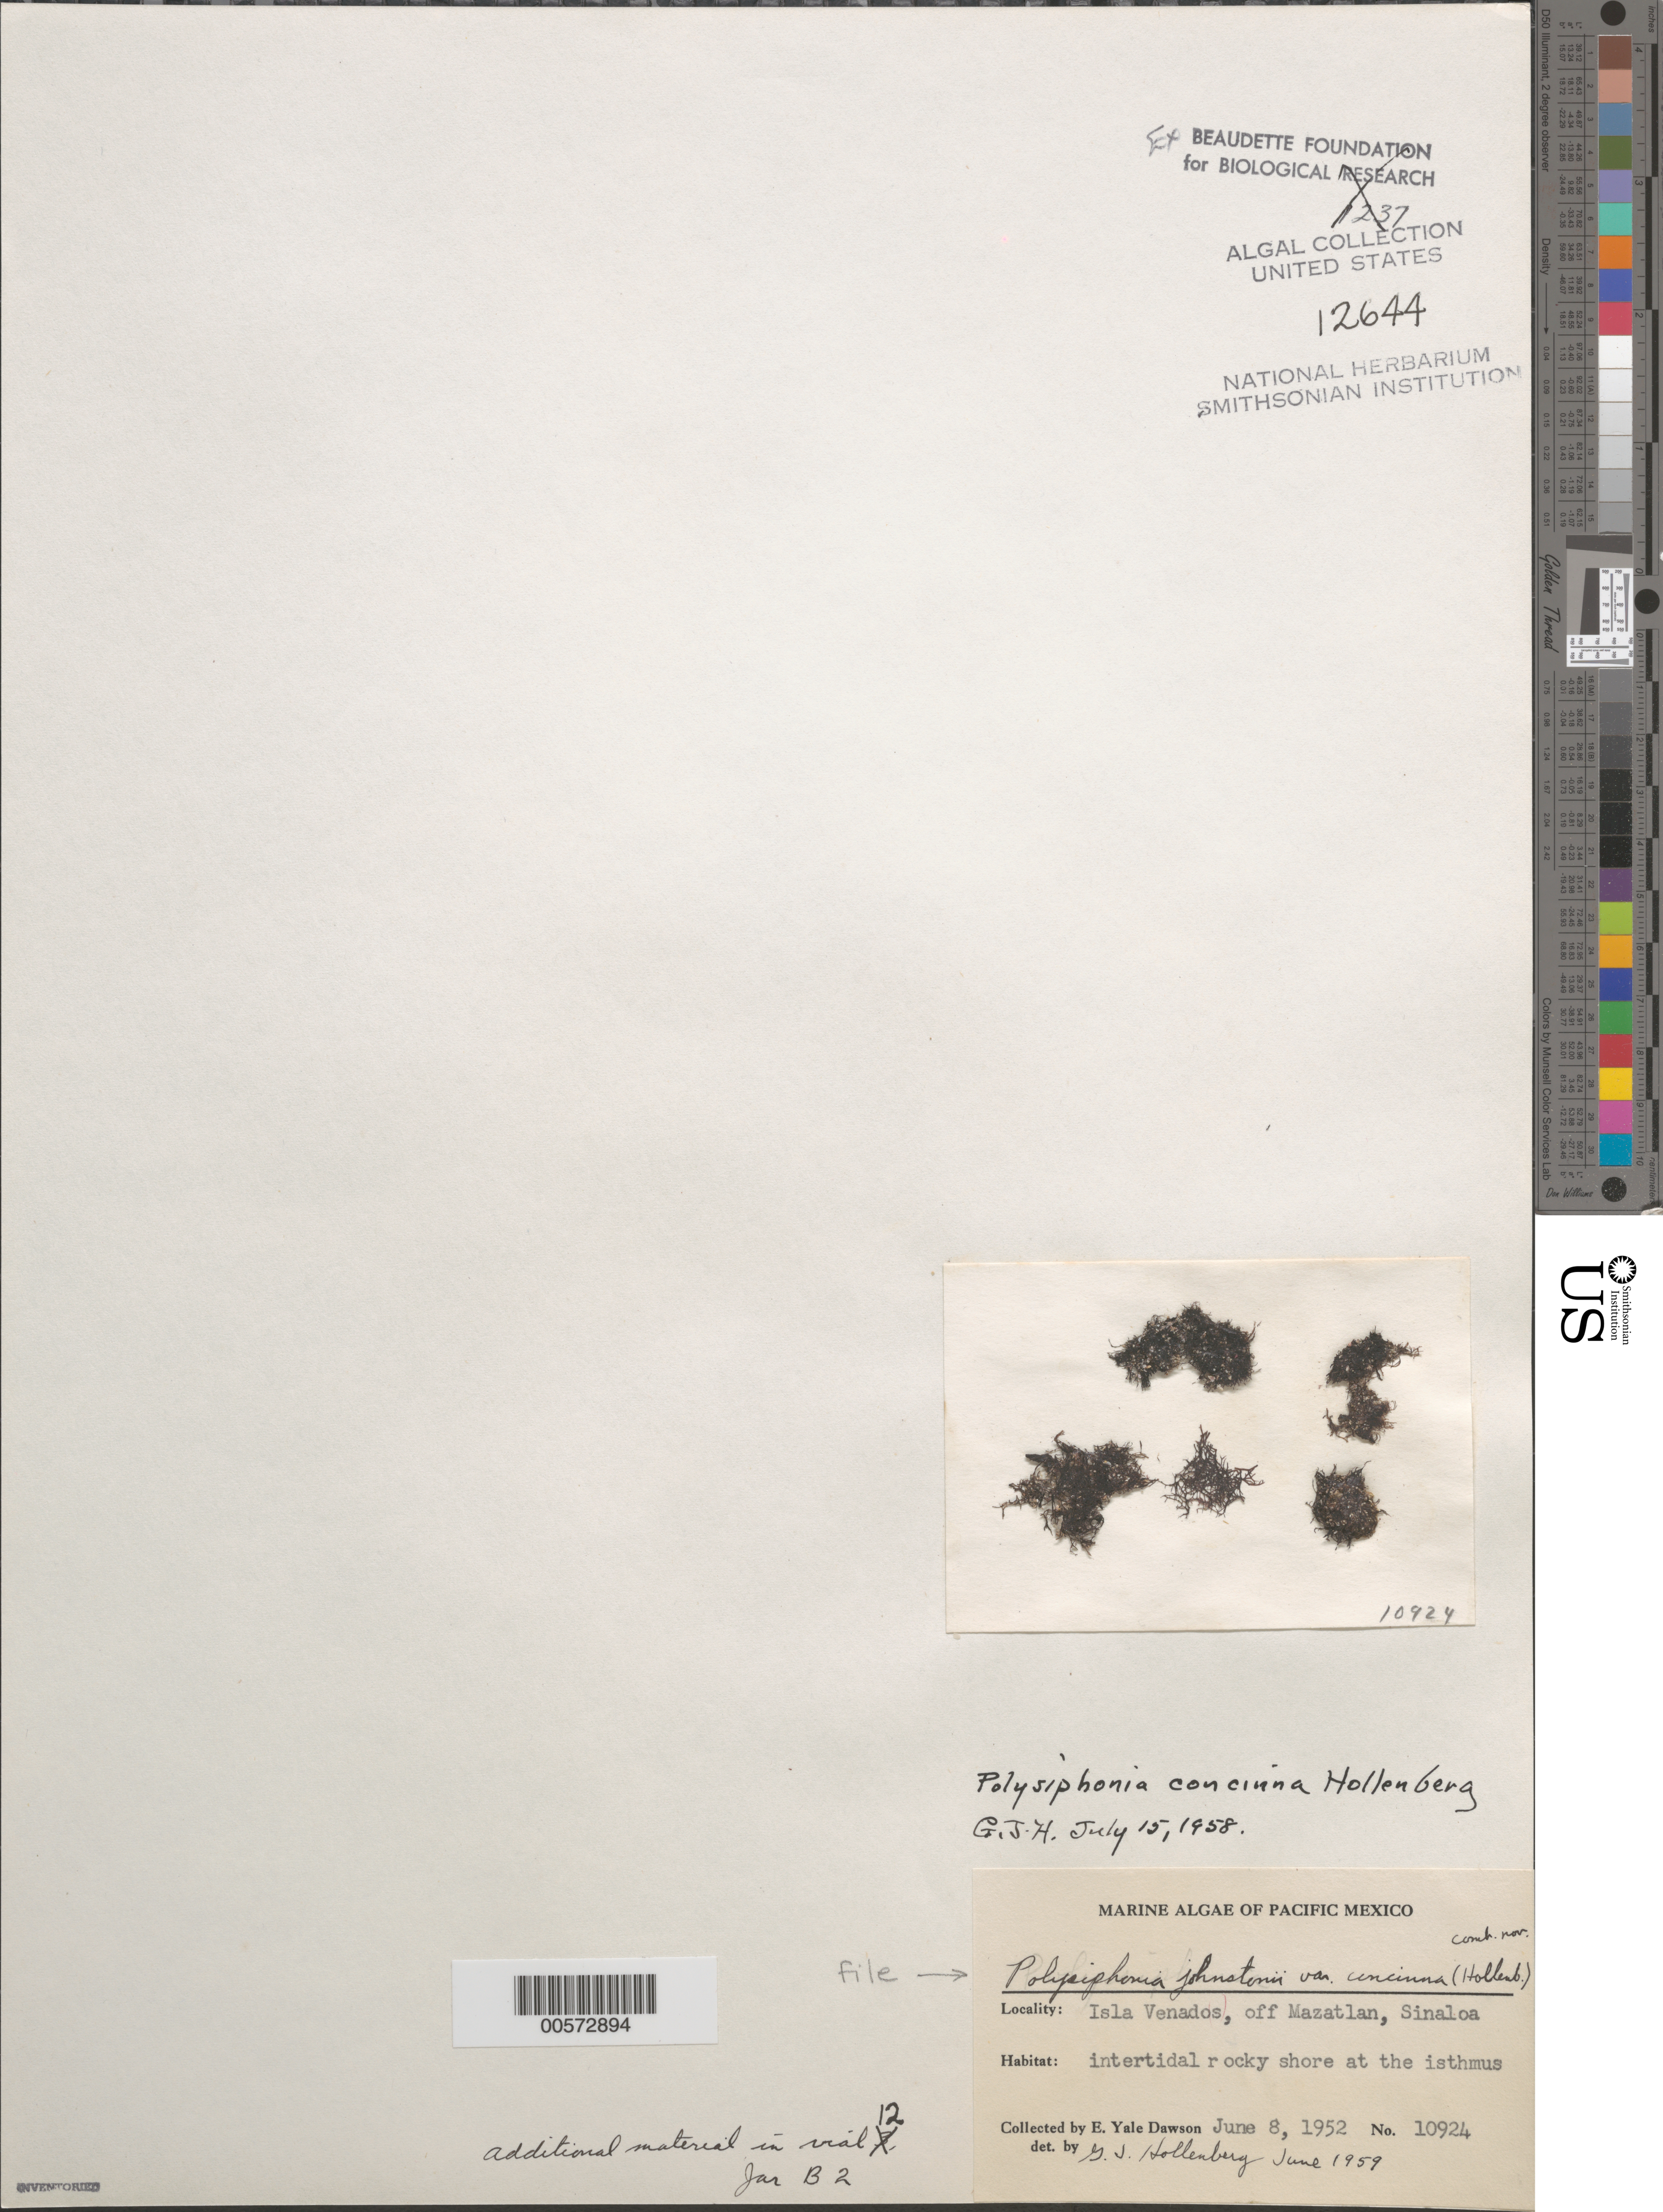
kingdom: Plantae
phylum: Rhodophyta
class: Florideophyceae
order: Ceramiales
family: Rhodomelaceae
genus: Melanothamnus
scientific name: Melanothamnus johnstonii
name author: (Setchell & N.L. Gardner) Diaz-Tapia & Maggs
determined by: Algae name updating Project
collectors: E. Y. Dawson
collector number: EYD 10924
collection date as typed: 08 Jun 1952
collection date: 1952-06-08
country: Mexico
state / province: Sinaloa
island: Isla Venado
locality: Off Mazatlan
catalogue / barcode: US 12644